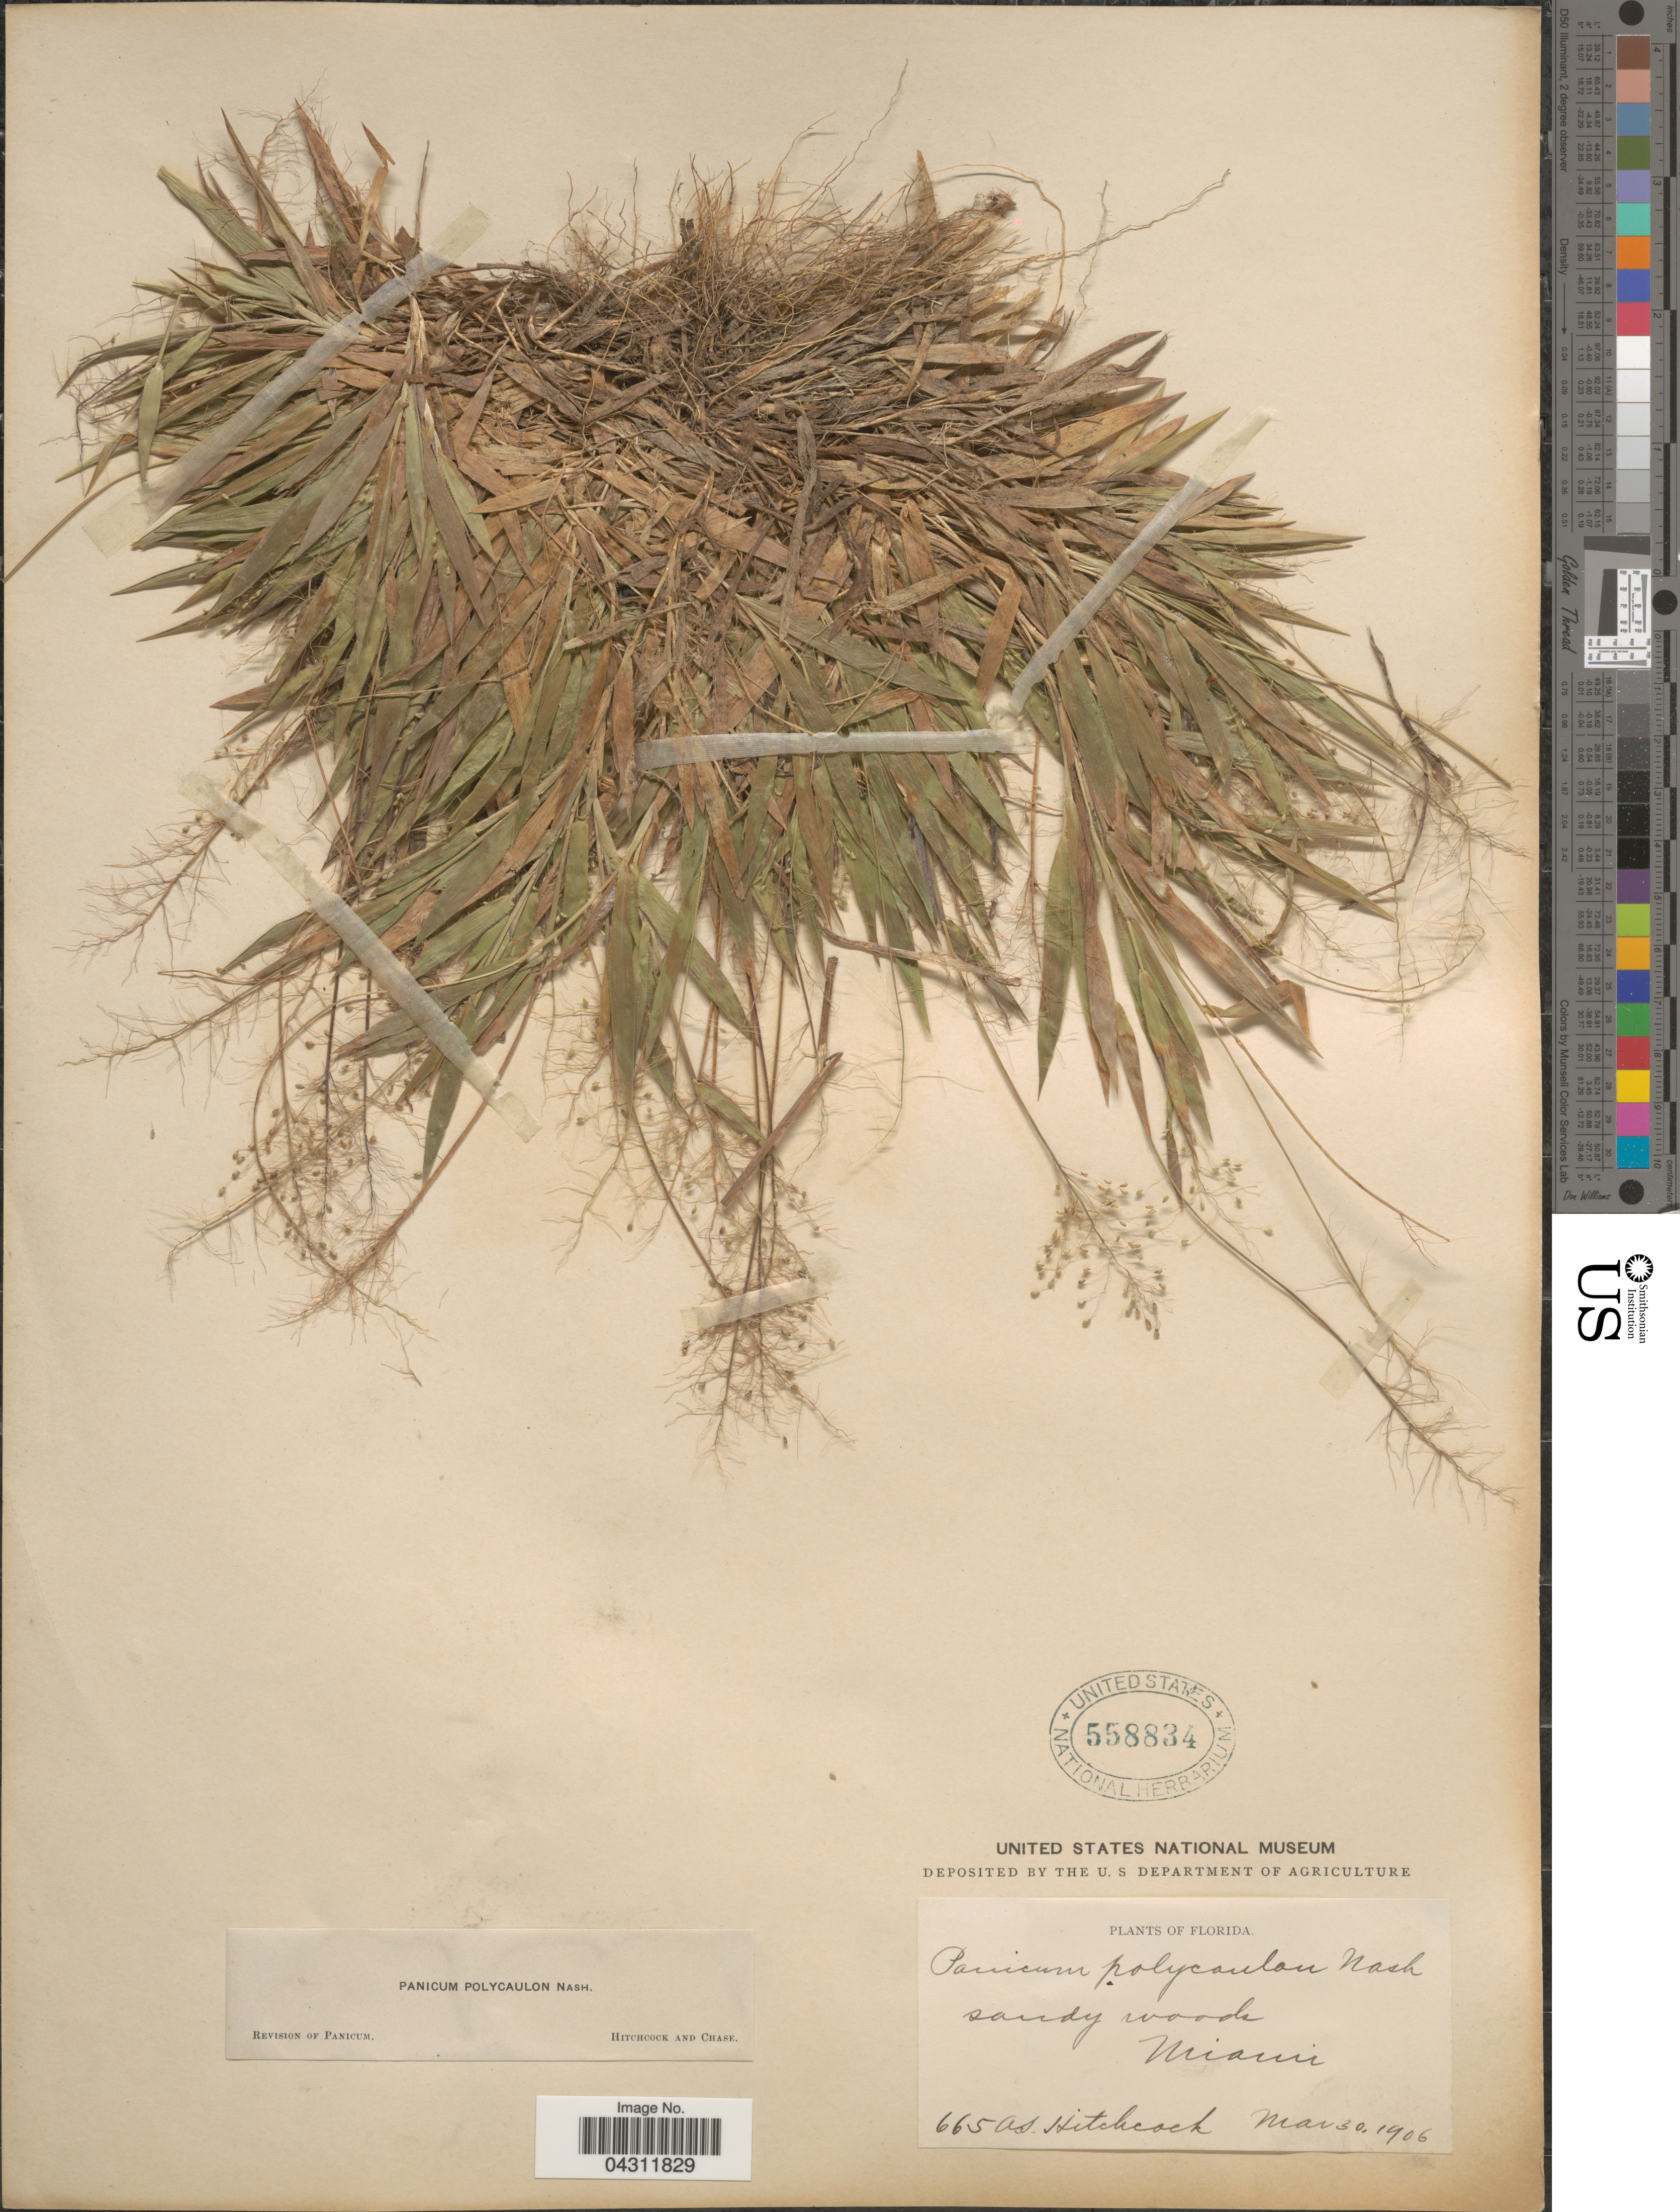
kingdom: Plantae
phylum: Tracheophyta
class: Liliopsida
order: Poales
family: Poaceae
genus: Dichanthelium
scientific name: Dichanthelium strigosum var. glabrescens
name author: (Griseb.) Freckmann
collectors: A. S. Hitchcock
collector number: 665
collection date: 1906-03-30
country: United States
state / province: Florida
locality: Sandy woods. Miami.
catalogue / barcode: US 558834